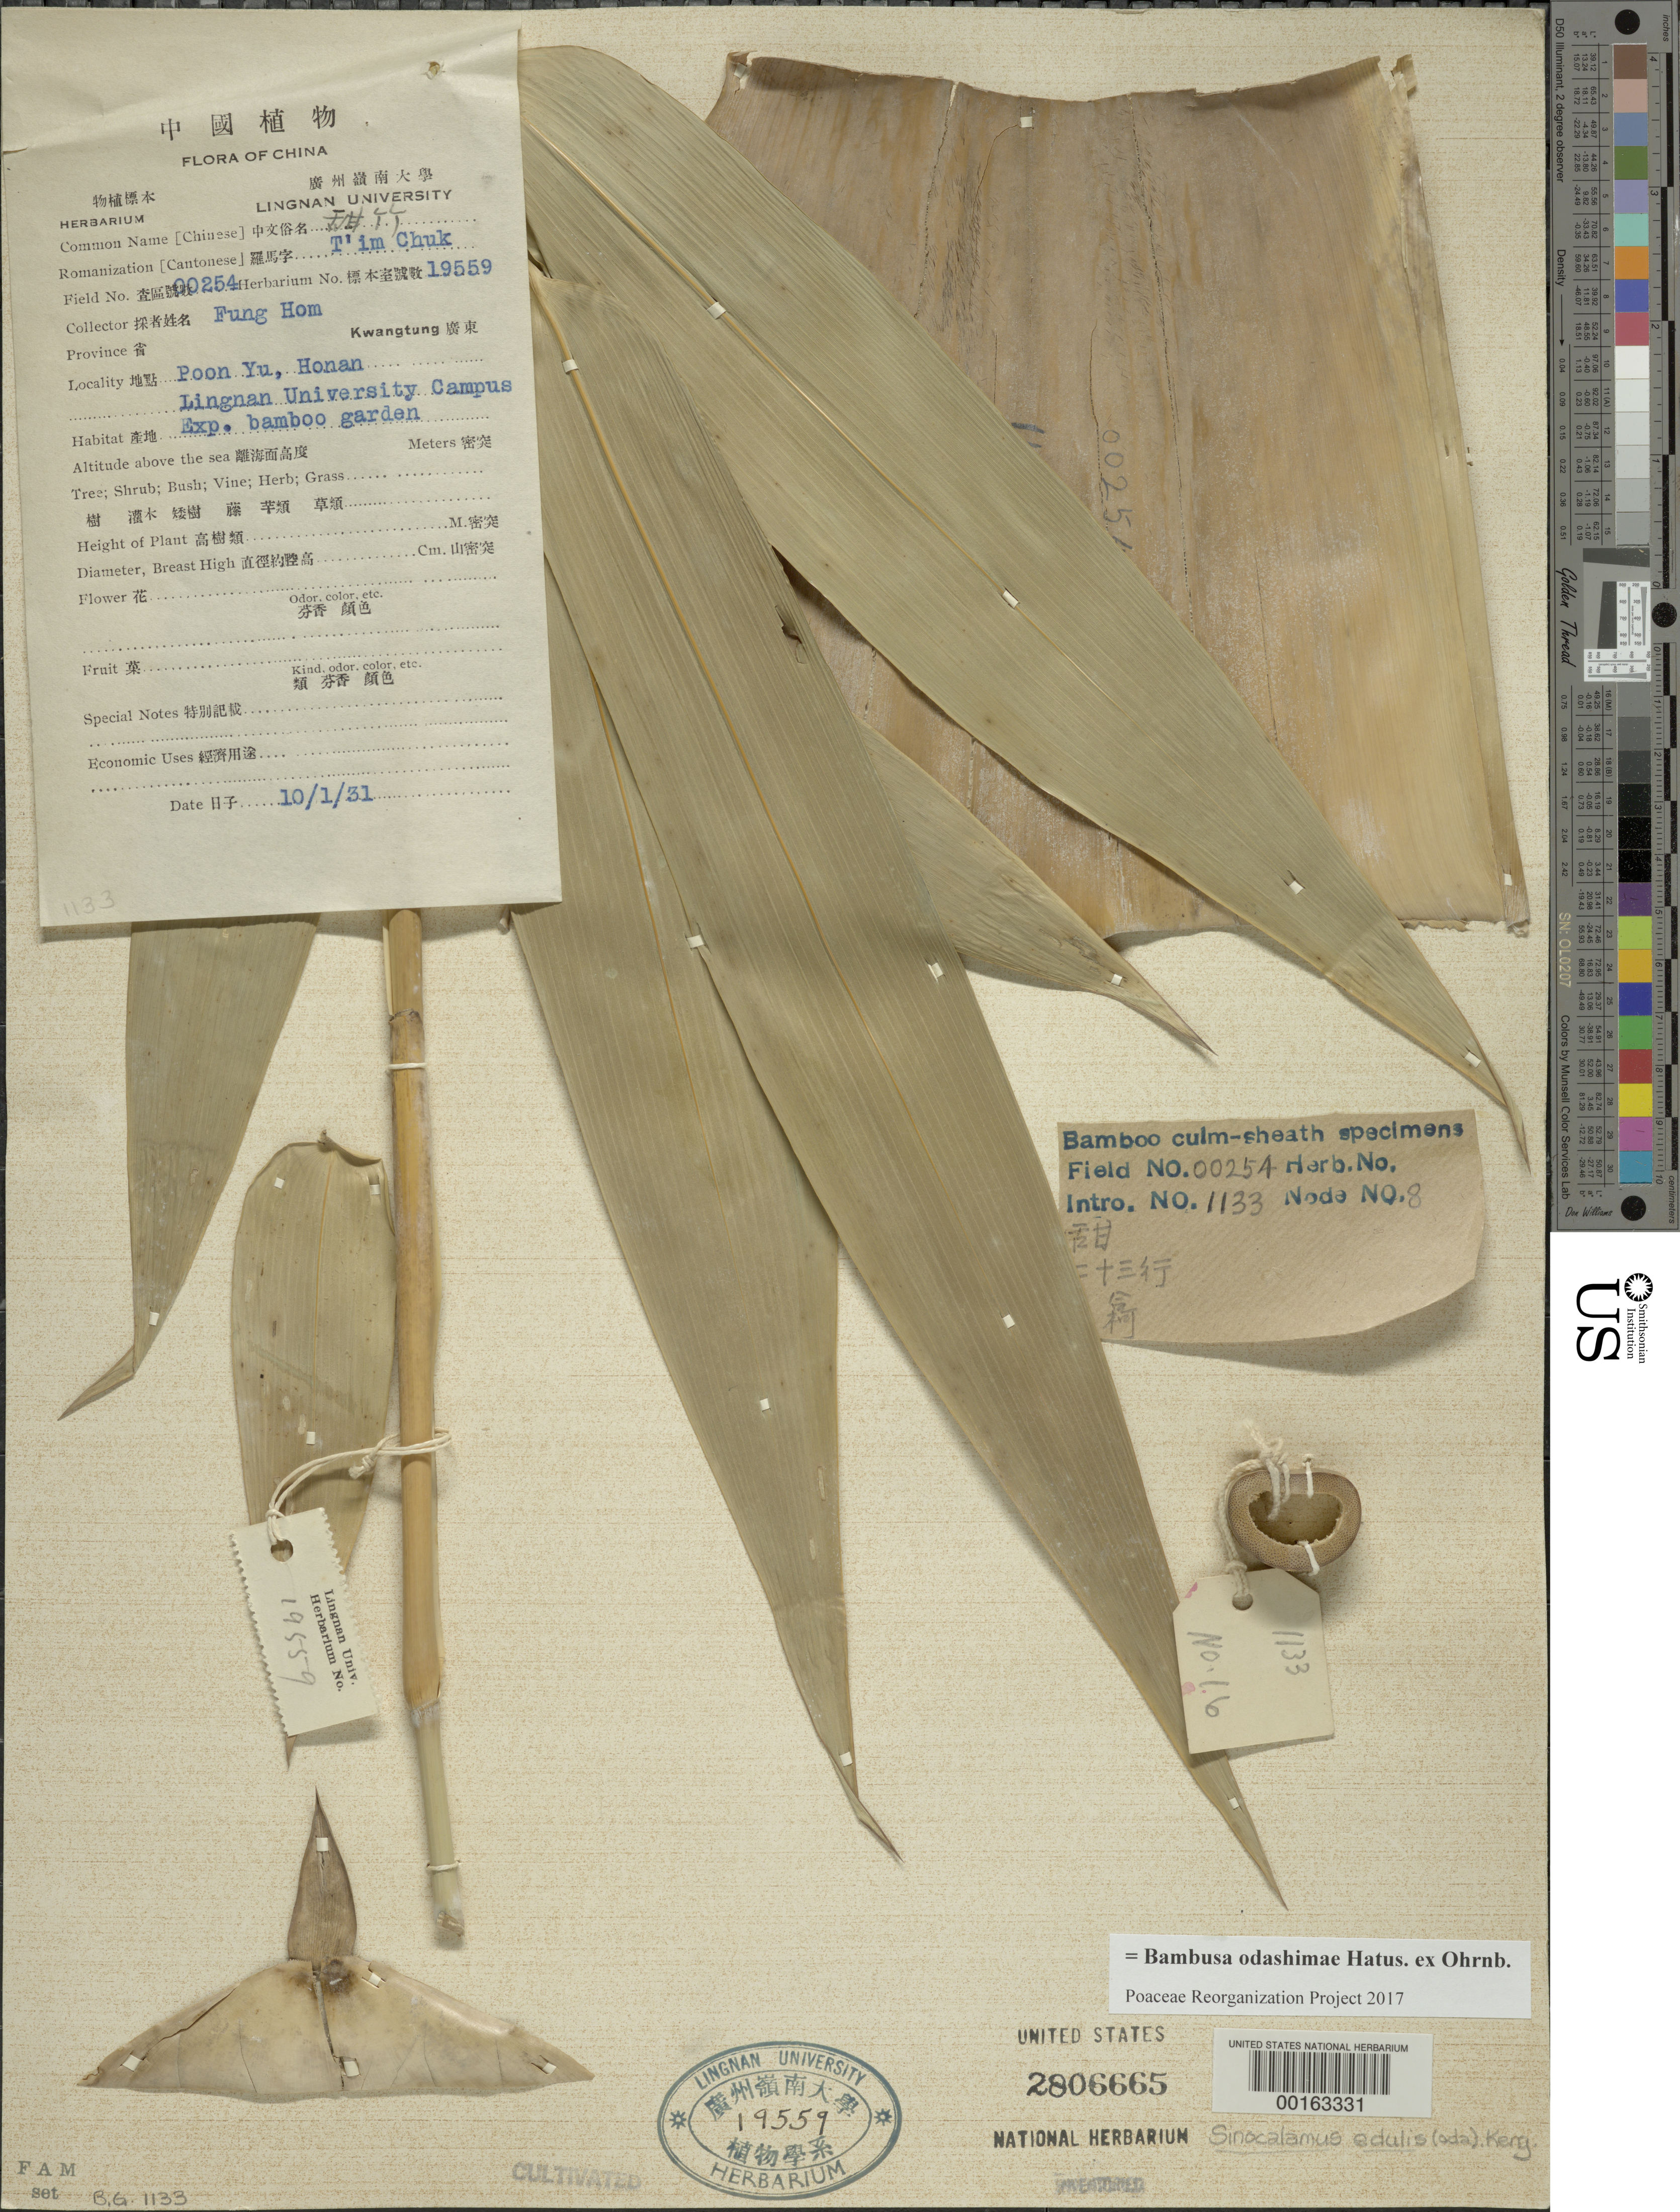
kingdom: Plantae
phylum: Tracheophyta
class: Liliopsida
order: Poales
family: Poaceae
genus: Bambusa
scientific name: Bambusa odashimae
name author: Hatus. ex D.Z. Li & Stapleton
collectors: H. L. Fung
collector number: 254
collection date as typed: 10 Jan 1931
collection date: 1931-01-10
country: China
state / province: Guangdong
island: Honam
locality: Poon Yu, Honan, Lingnan University Campus Exp. Bamboo Garden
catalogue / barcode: US 2806665